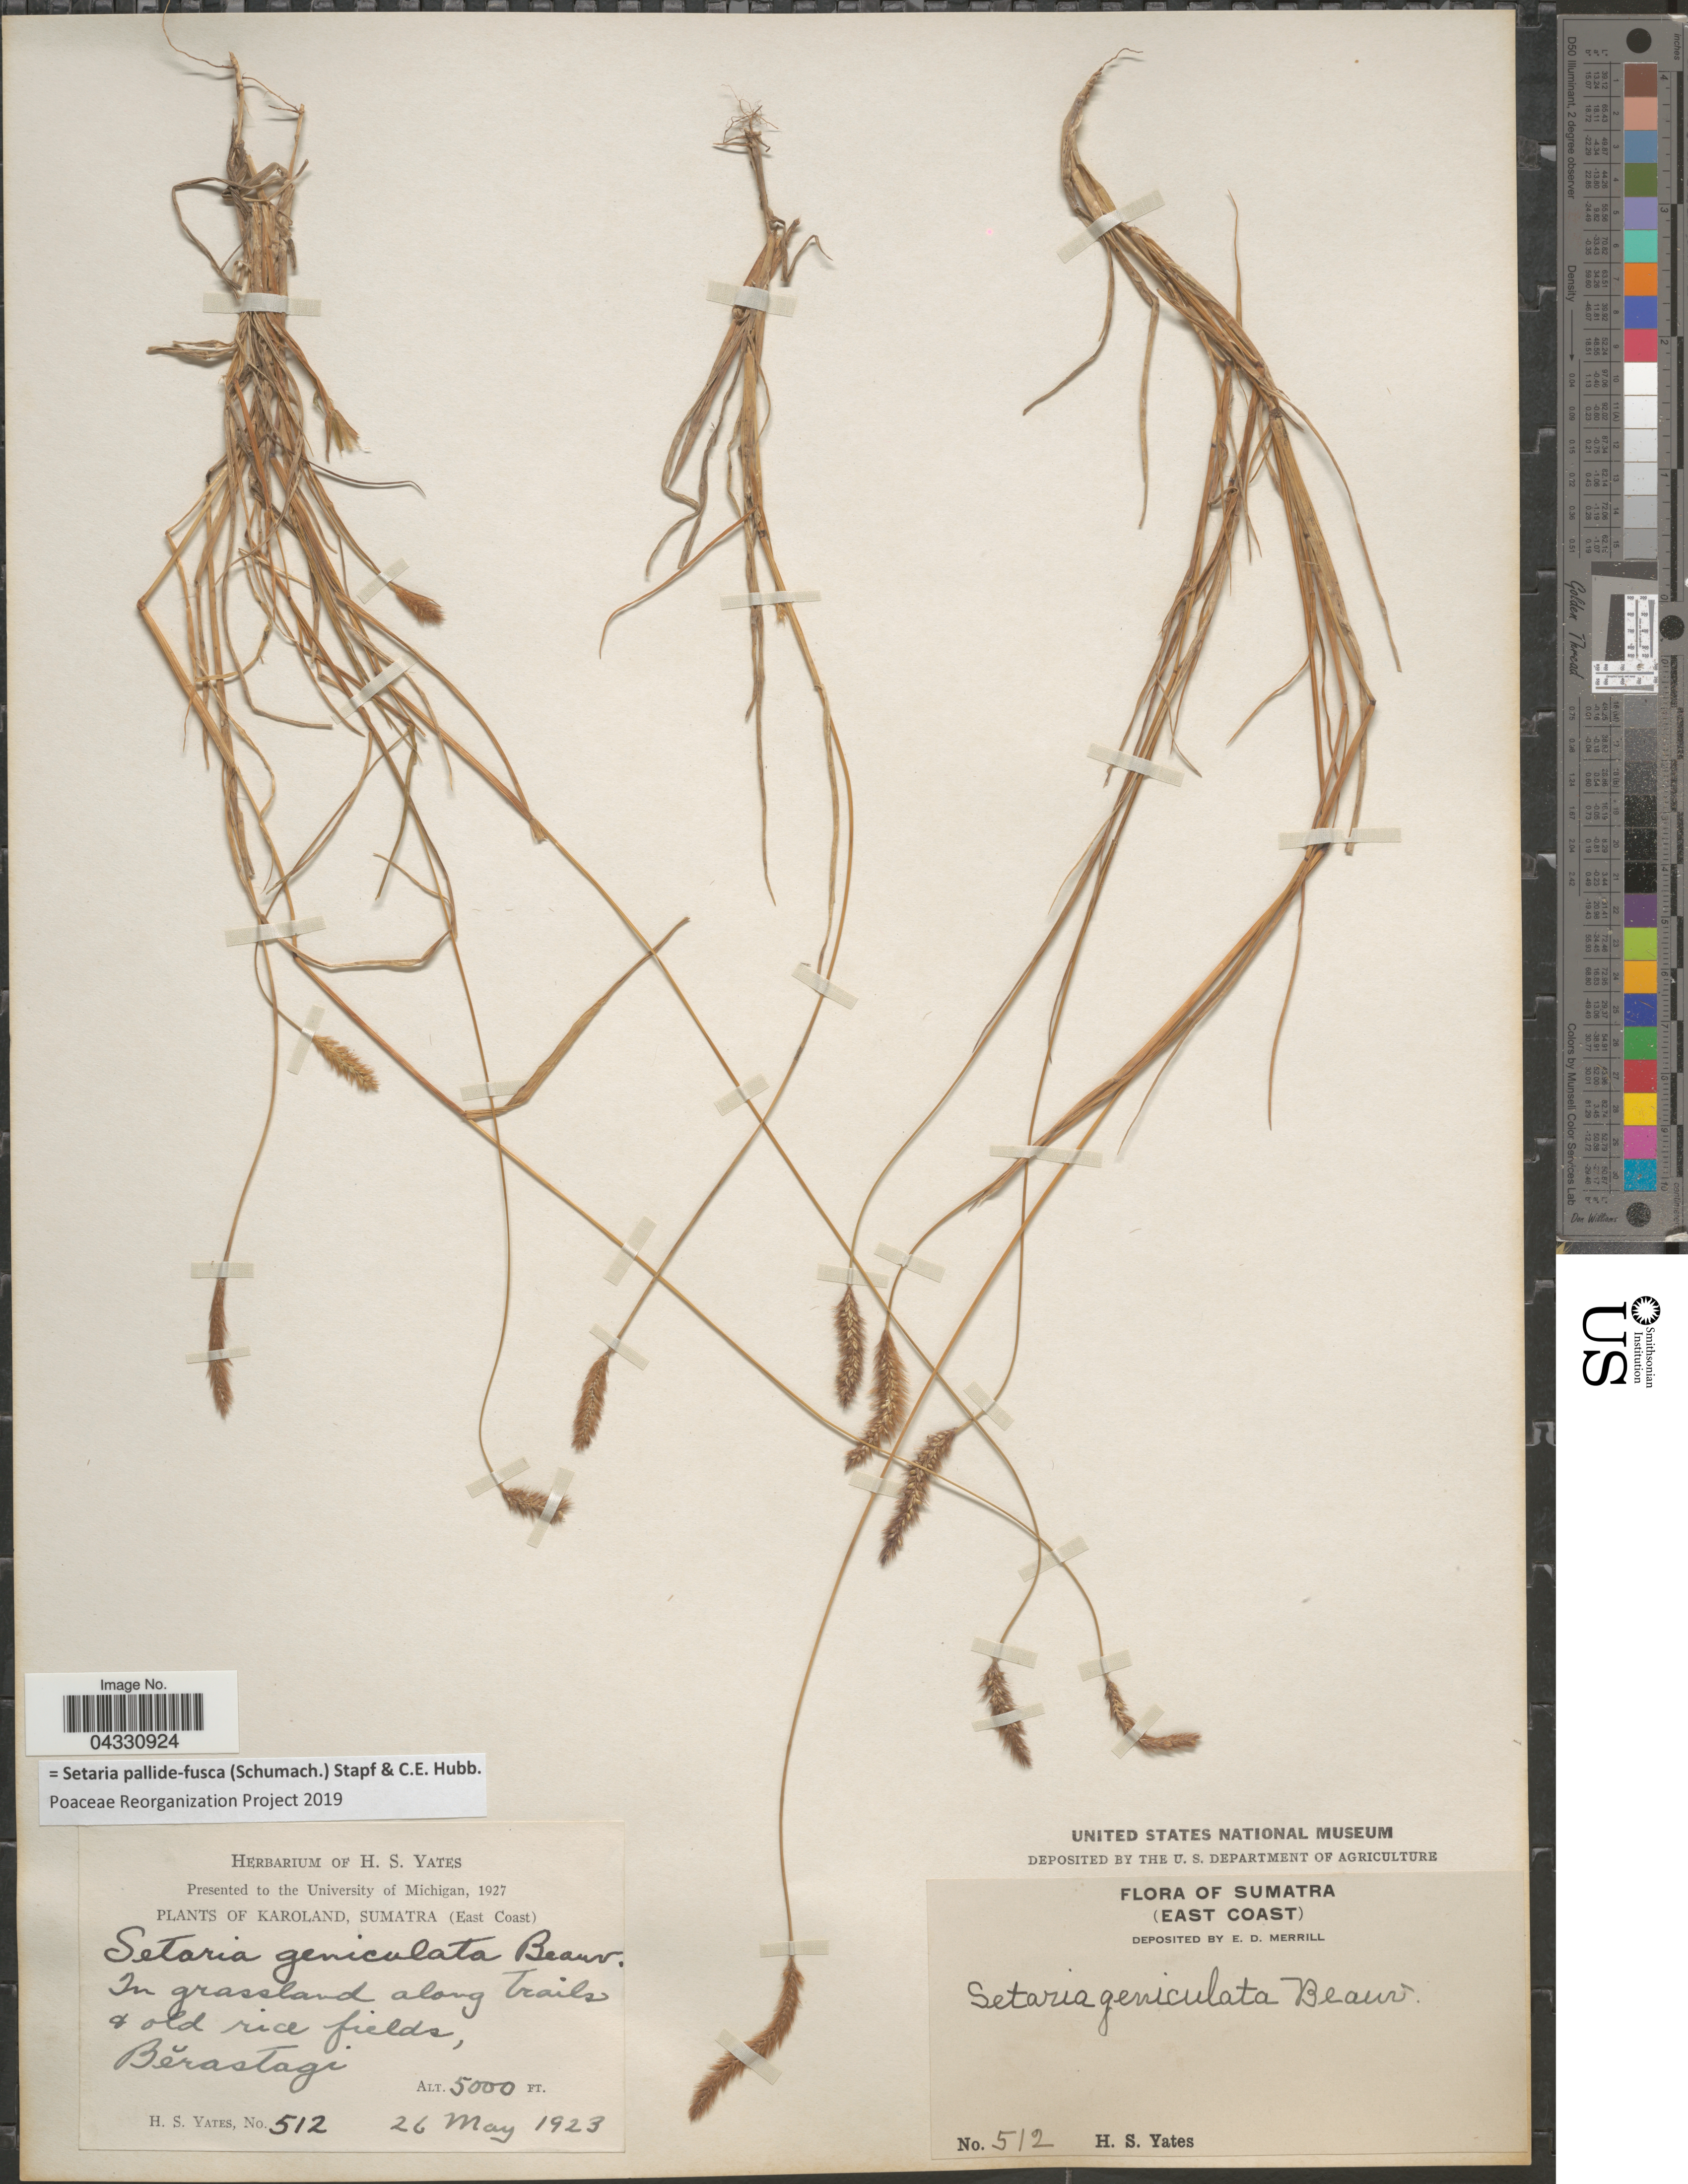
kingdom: Plantae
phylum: Tracheophyta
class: Liliopsida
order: Poales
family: Poaceae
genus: Setaria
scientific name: Setaria pallide-fusca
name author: (Schumach.) Stapf & C.E. Hubb.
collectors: H. S. Yates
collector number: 512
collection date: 1935-05-26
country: Indonesia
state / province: Sumatra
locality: Karoland, Sumatra (East Coast). In grassland along trails + old rice fields, Běrastagi.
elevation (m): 1524